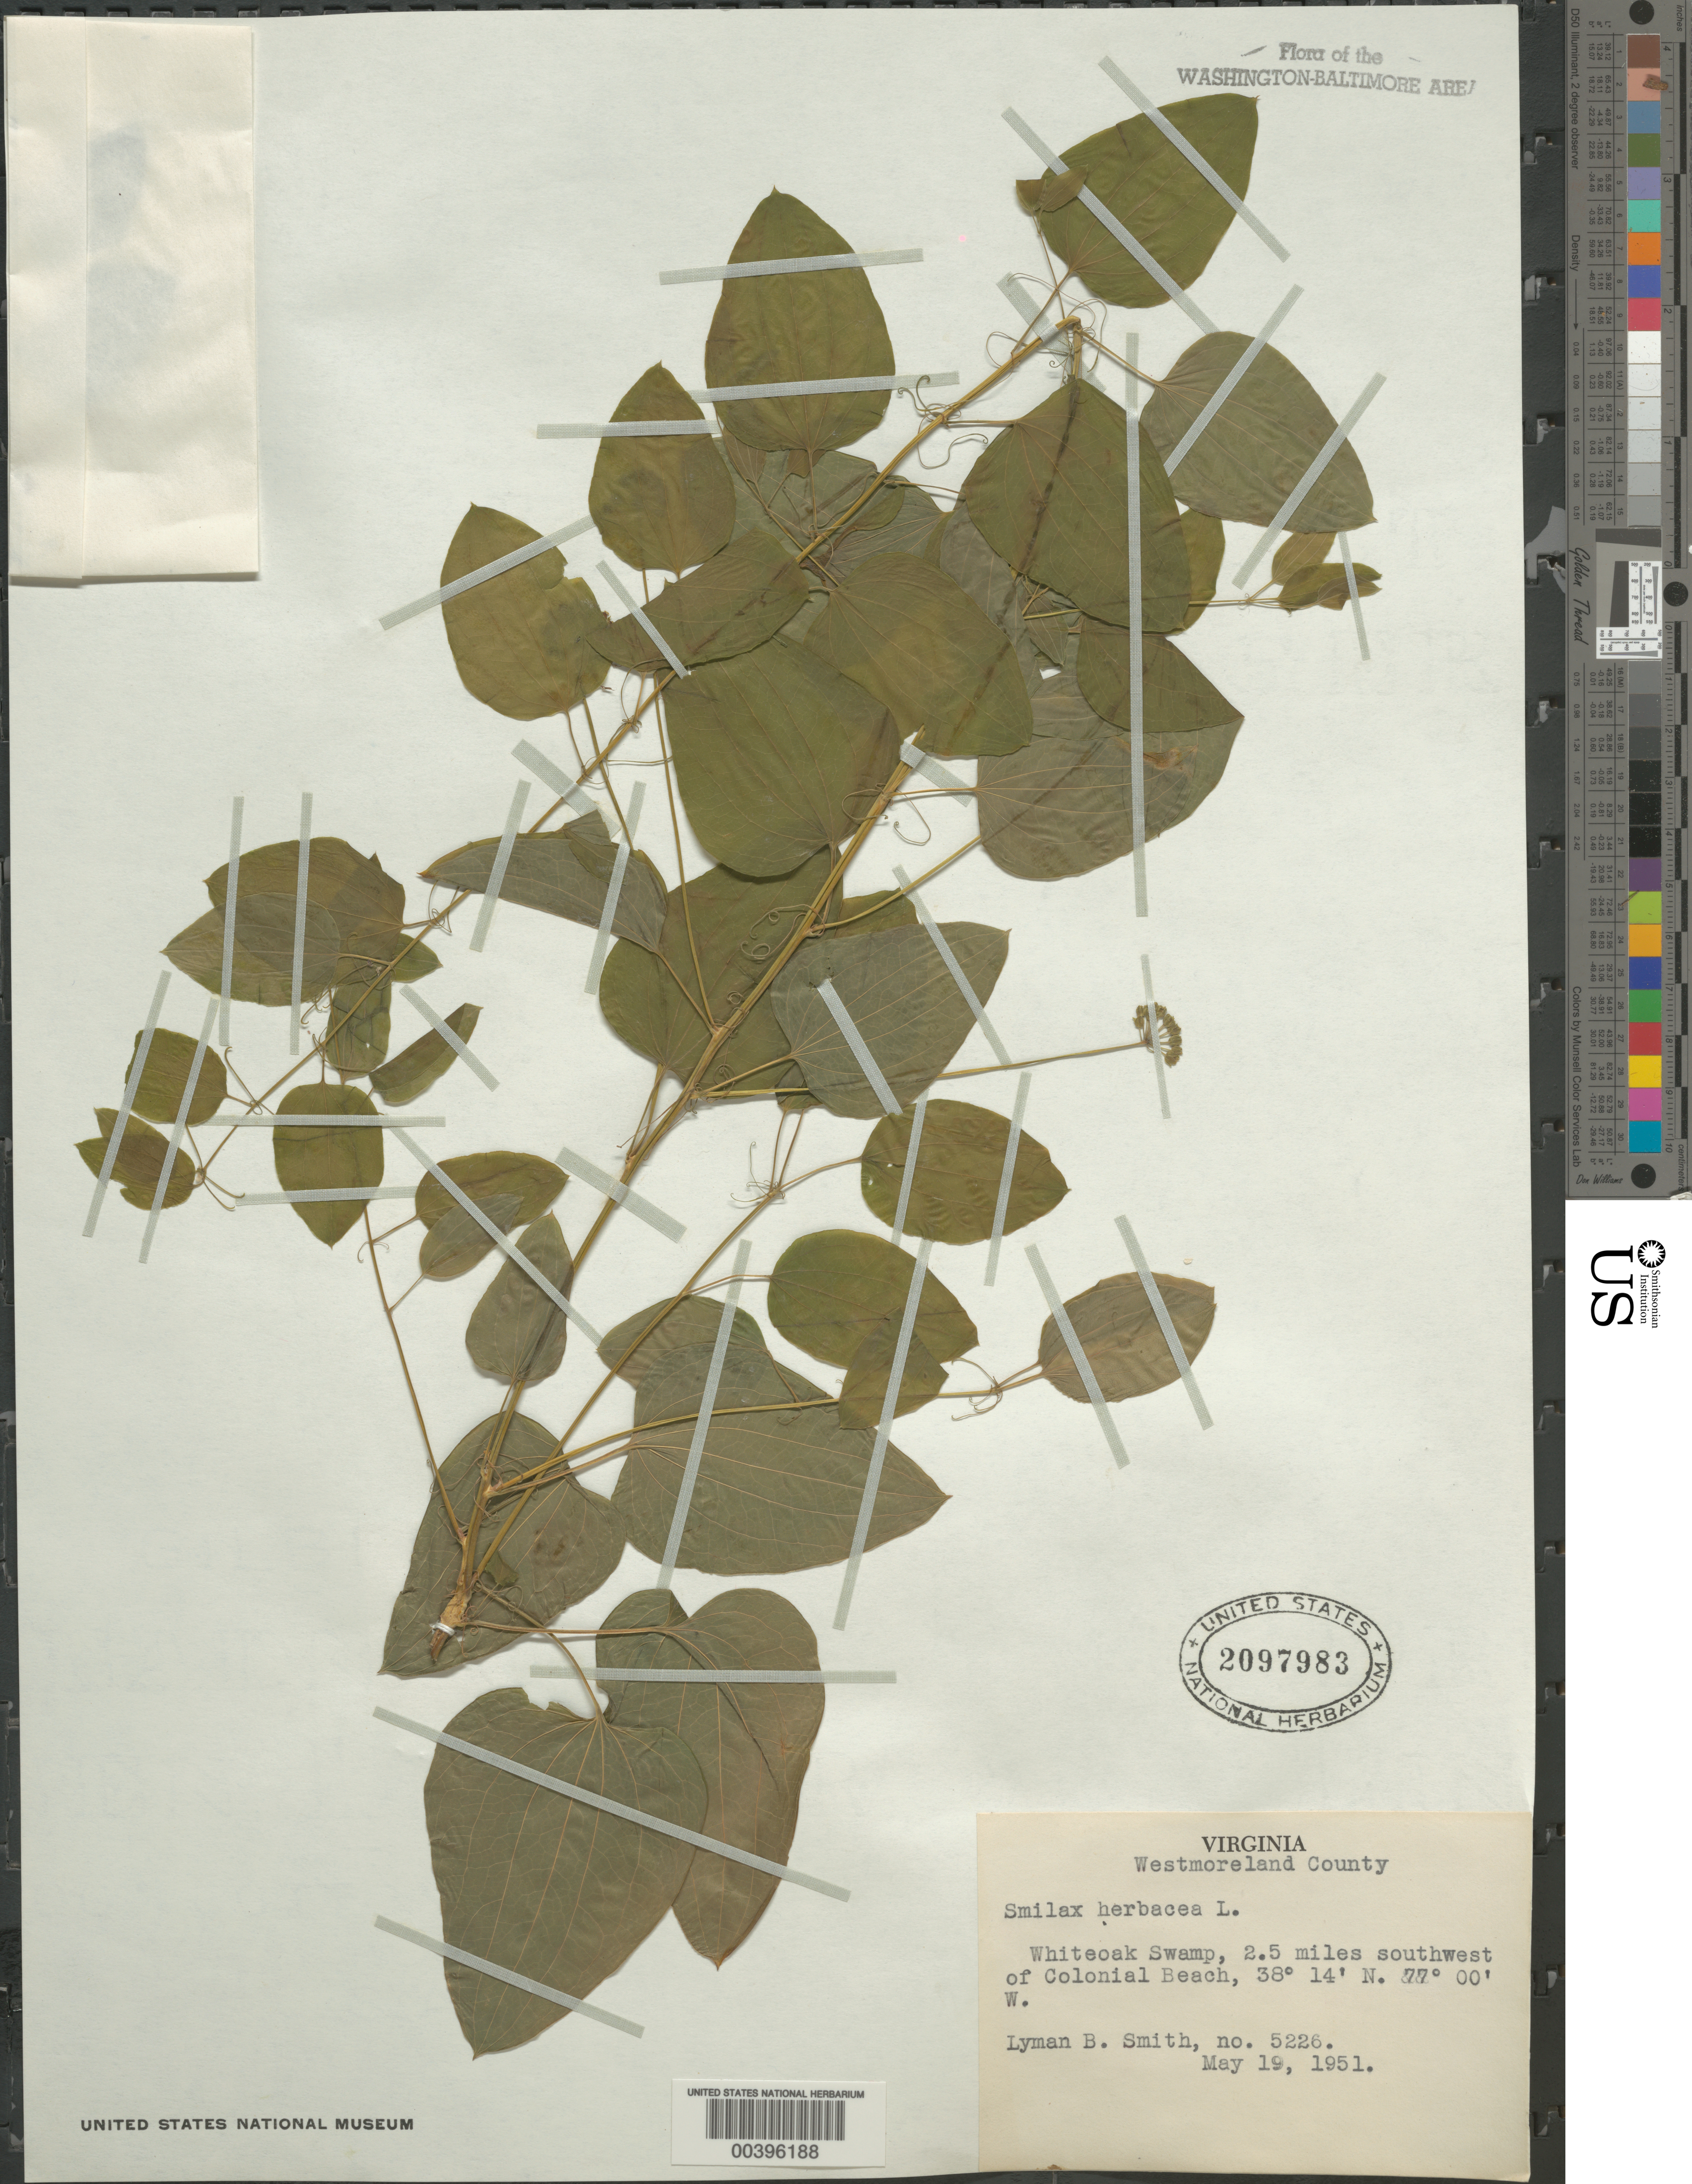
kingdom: Plantae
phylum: Tracheophyta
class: Liliopsida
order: Liliales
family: Smilacaceae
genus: Smilax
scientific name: Smilax herbacea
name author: L.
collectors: L. Smith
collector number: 5226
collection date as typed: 19 May 1951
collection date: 1951-05-19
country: United States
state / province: Virginia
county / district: Westmoreland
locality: Southwest of Colonial Beach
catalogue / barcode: US 2097983